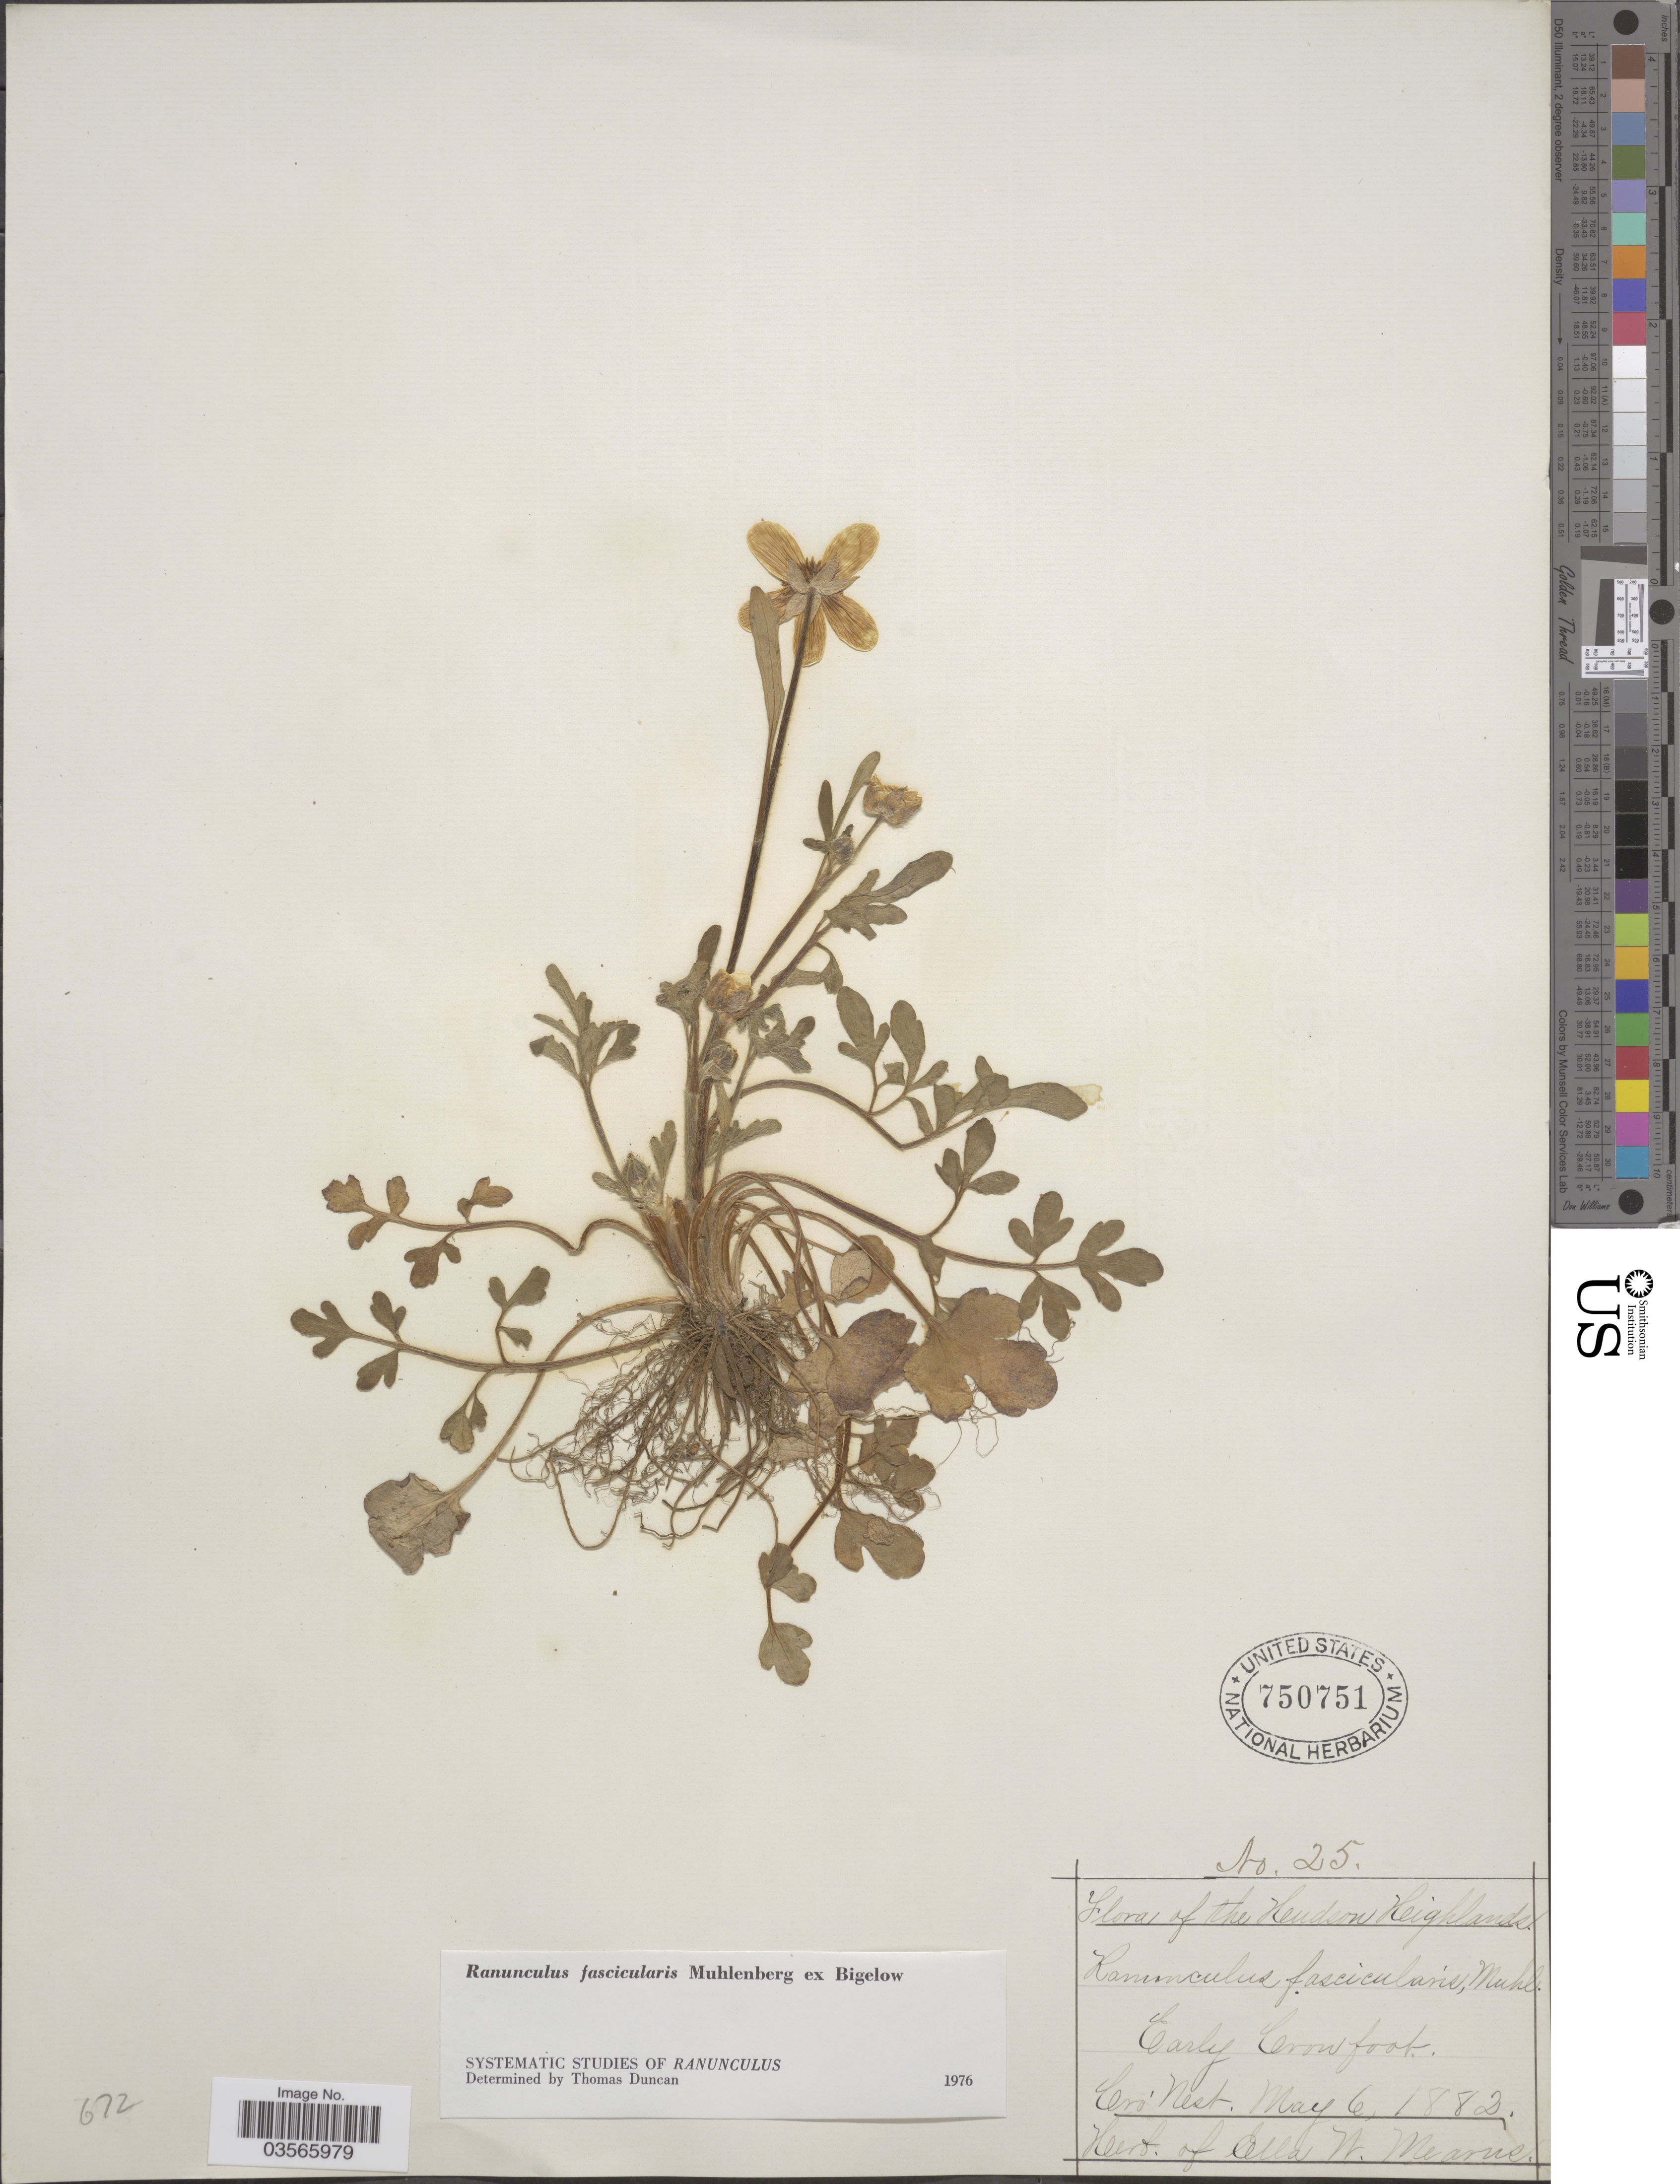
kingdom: Plantae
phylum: Tracheophyta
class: Magnoliopsida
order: Ranunculales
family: Ranunculaceae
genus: Ranunculus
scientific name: Ranunculus fascicularis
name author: Muhl. ex Bigelow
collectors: ex herb. Ella W. Mearns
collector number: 25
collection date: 1882-05-06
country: United States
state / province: New York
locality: The Hudson Highlands. Cro' Nest.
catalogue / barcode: US 750751